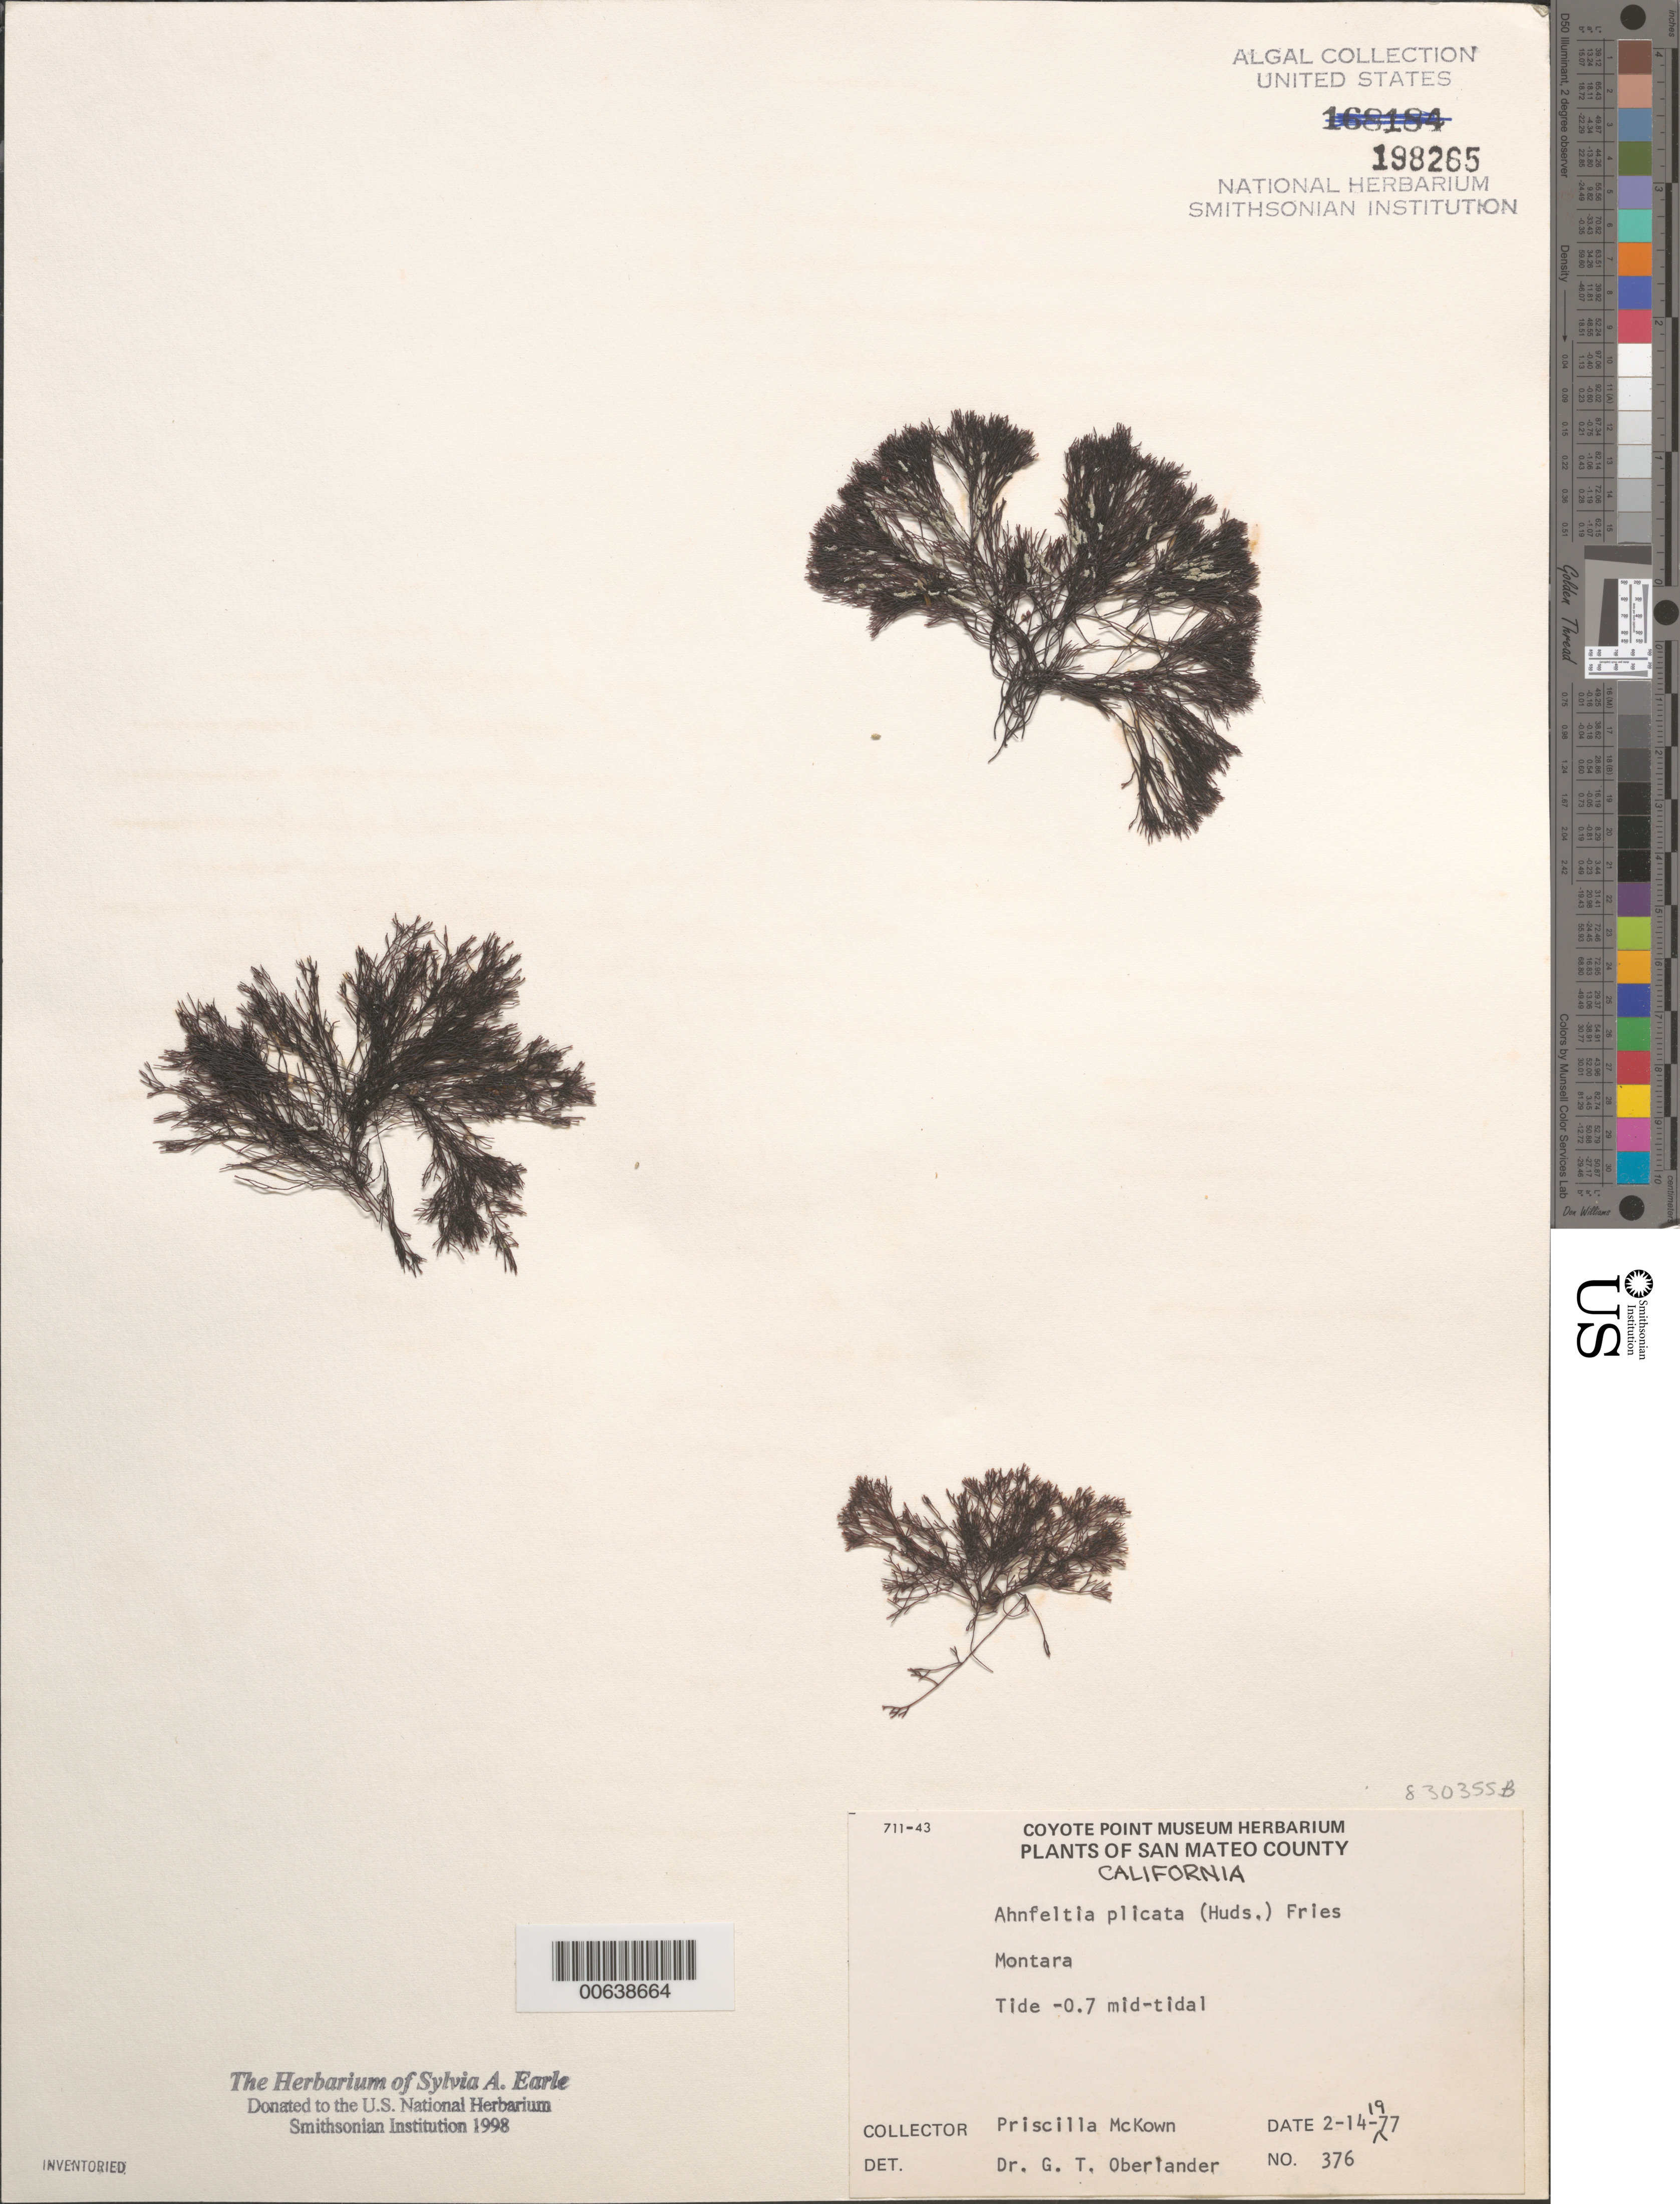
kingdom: Plantae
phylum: Rhodophyta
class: Florideophyceae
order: Ahnfeltiales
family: Ahnfeltiaceae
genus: Ahnfeltia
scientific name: Ahnfeltia plicata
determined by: Oberlander, G. T.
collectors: P. McKown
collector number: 376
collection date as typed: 14 Feb 1977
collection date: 1977-02-14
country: United States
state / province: California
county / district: San Mateo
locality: Montara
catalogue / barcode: US 198265